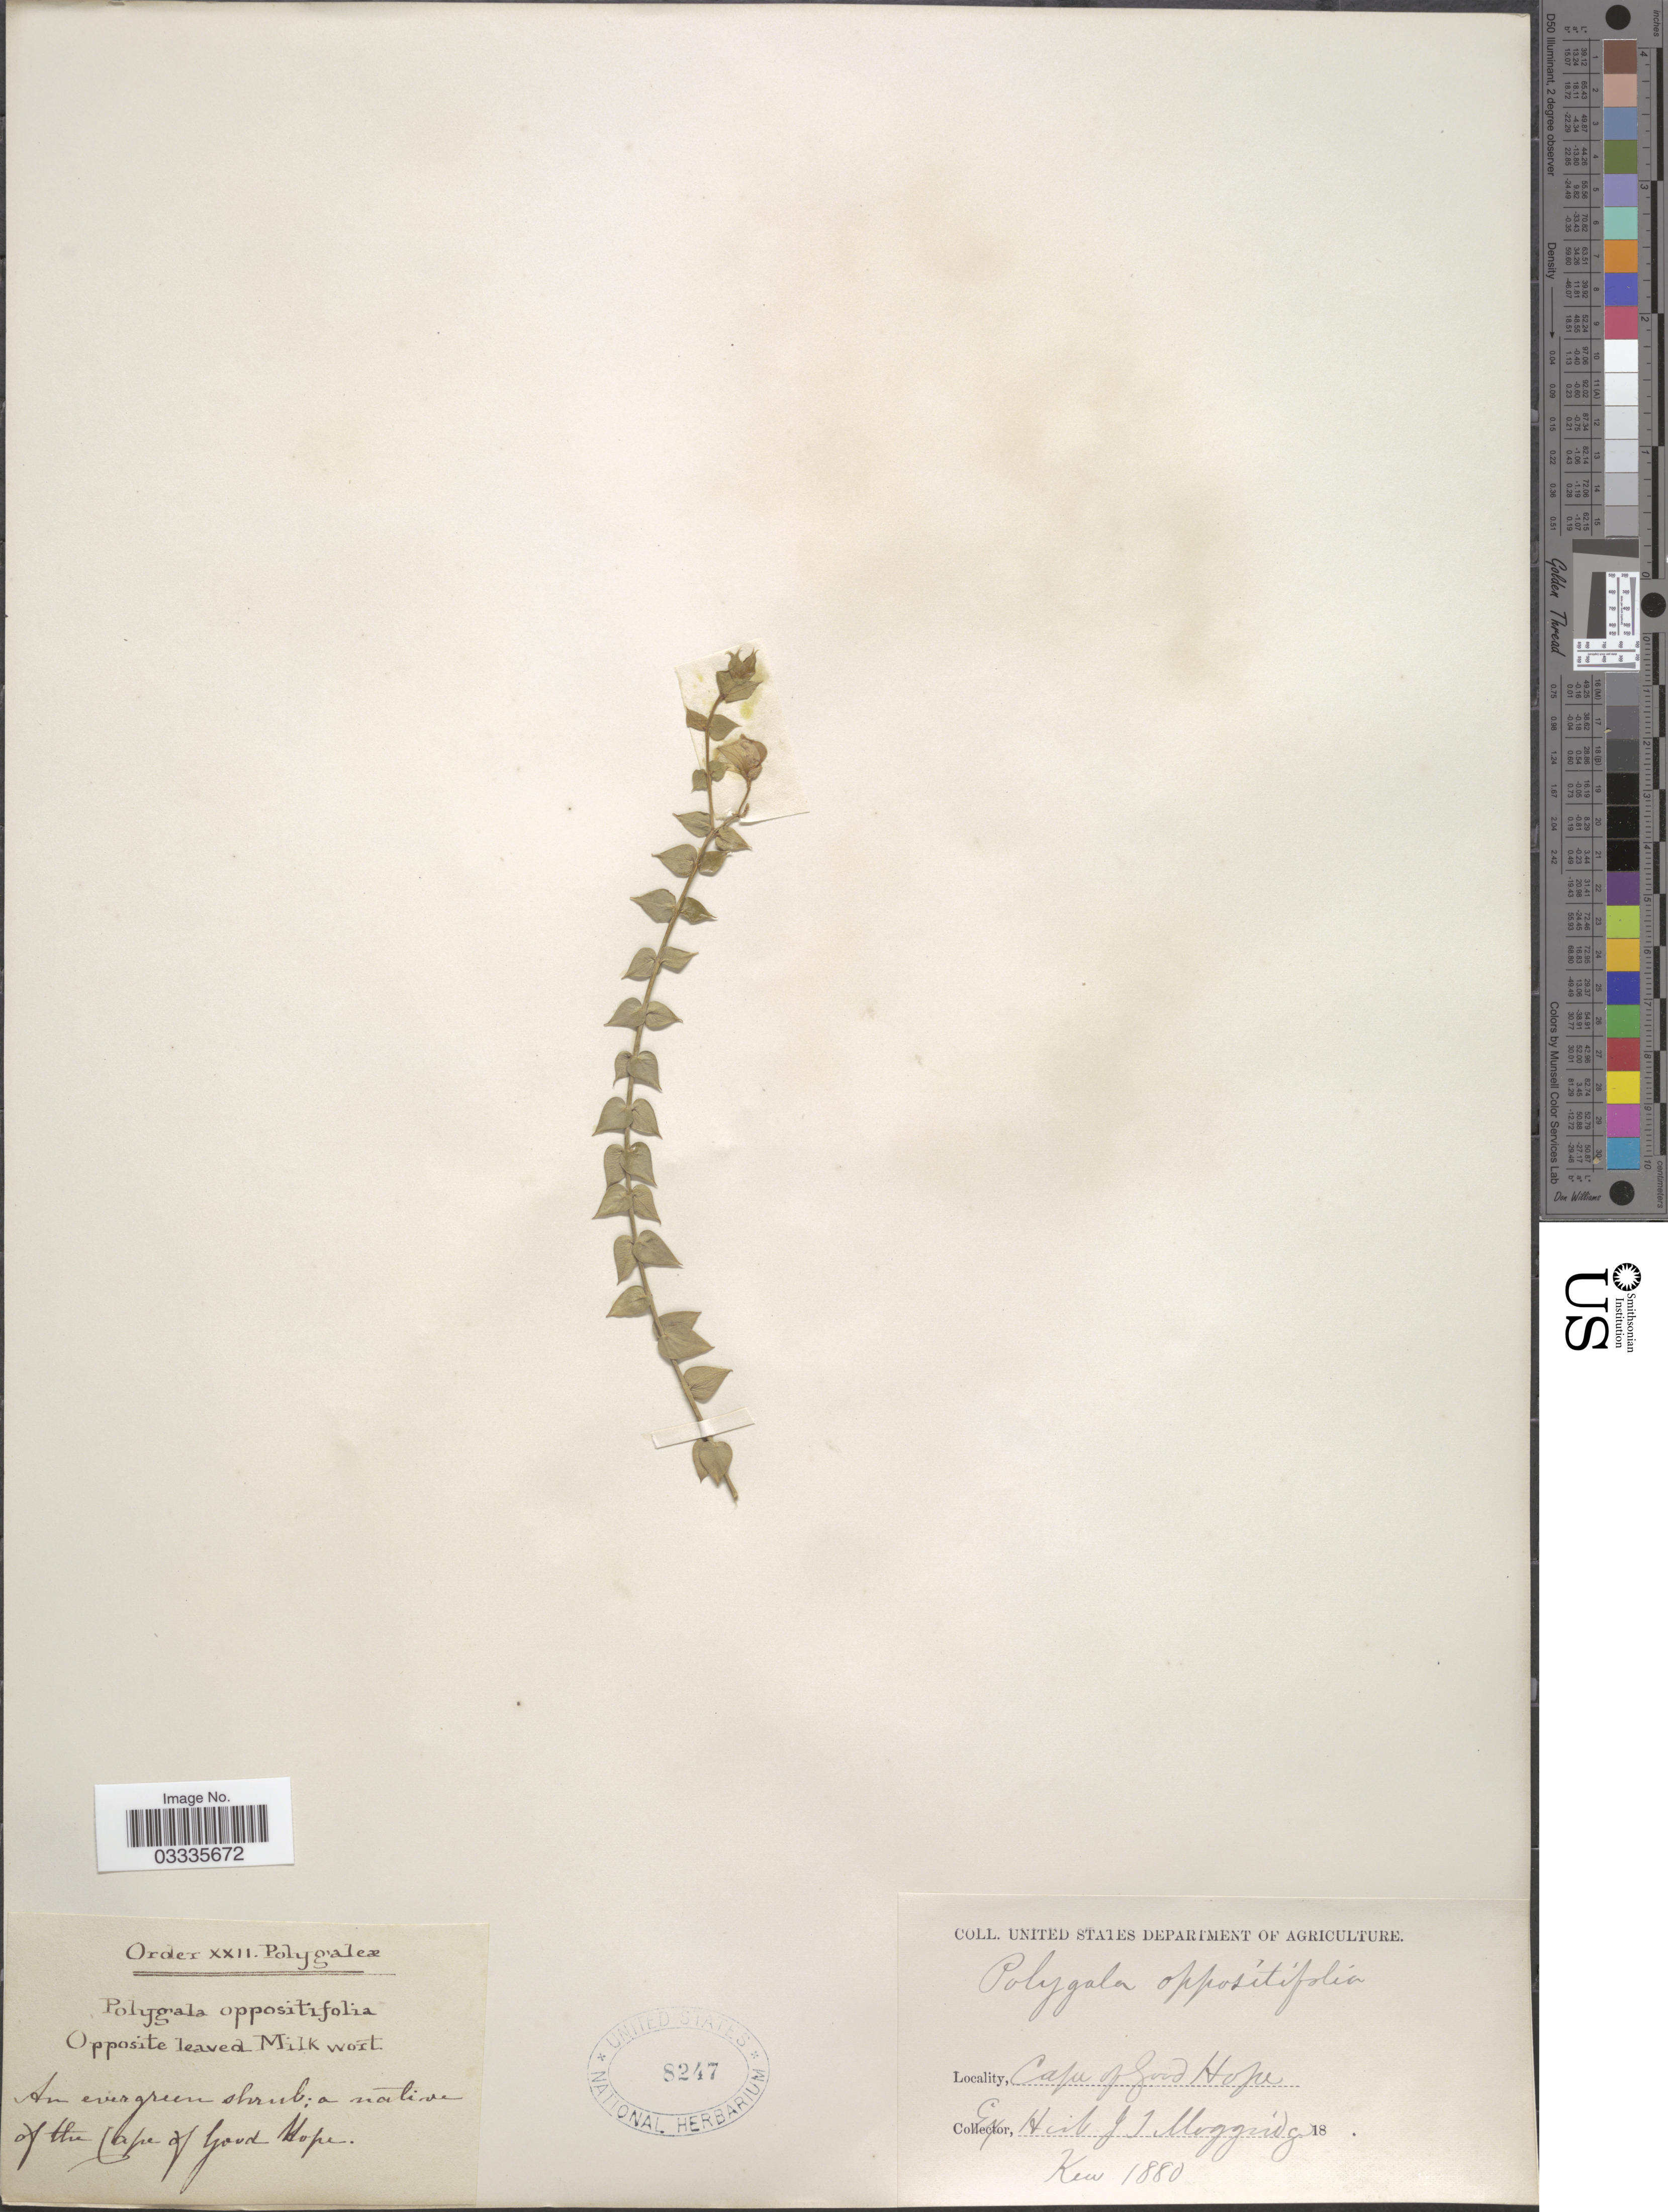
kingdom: Plantae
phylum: Tracheophyta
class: Magnoliopsida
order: Fabales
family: Polygalaceae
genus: Polygala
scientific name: Polygala oppositifolia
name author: L.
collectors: ex herb. J.T. Moggridge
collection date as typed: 18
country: South Africa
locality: Cape of Good Hope.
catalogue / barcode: US 8247